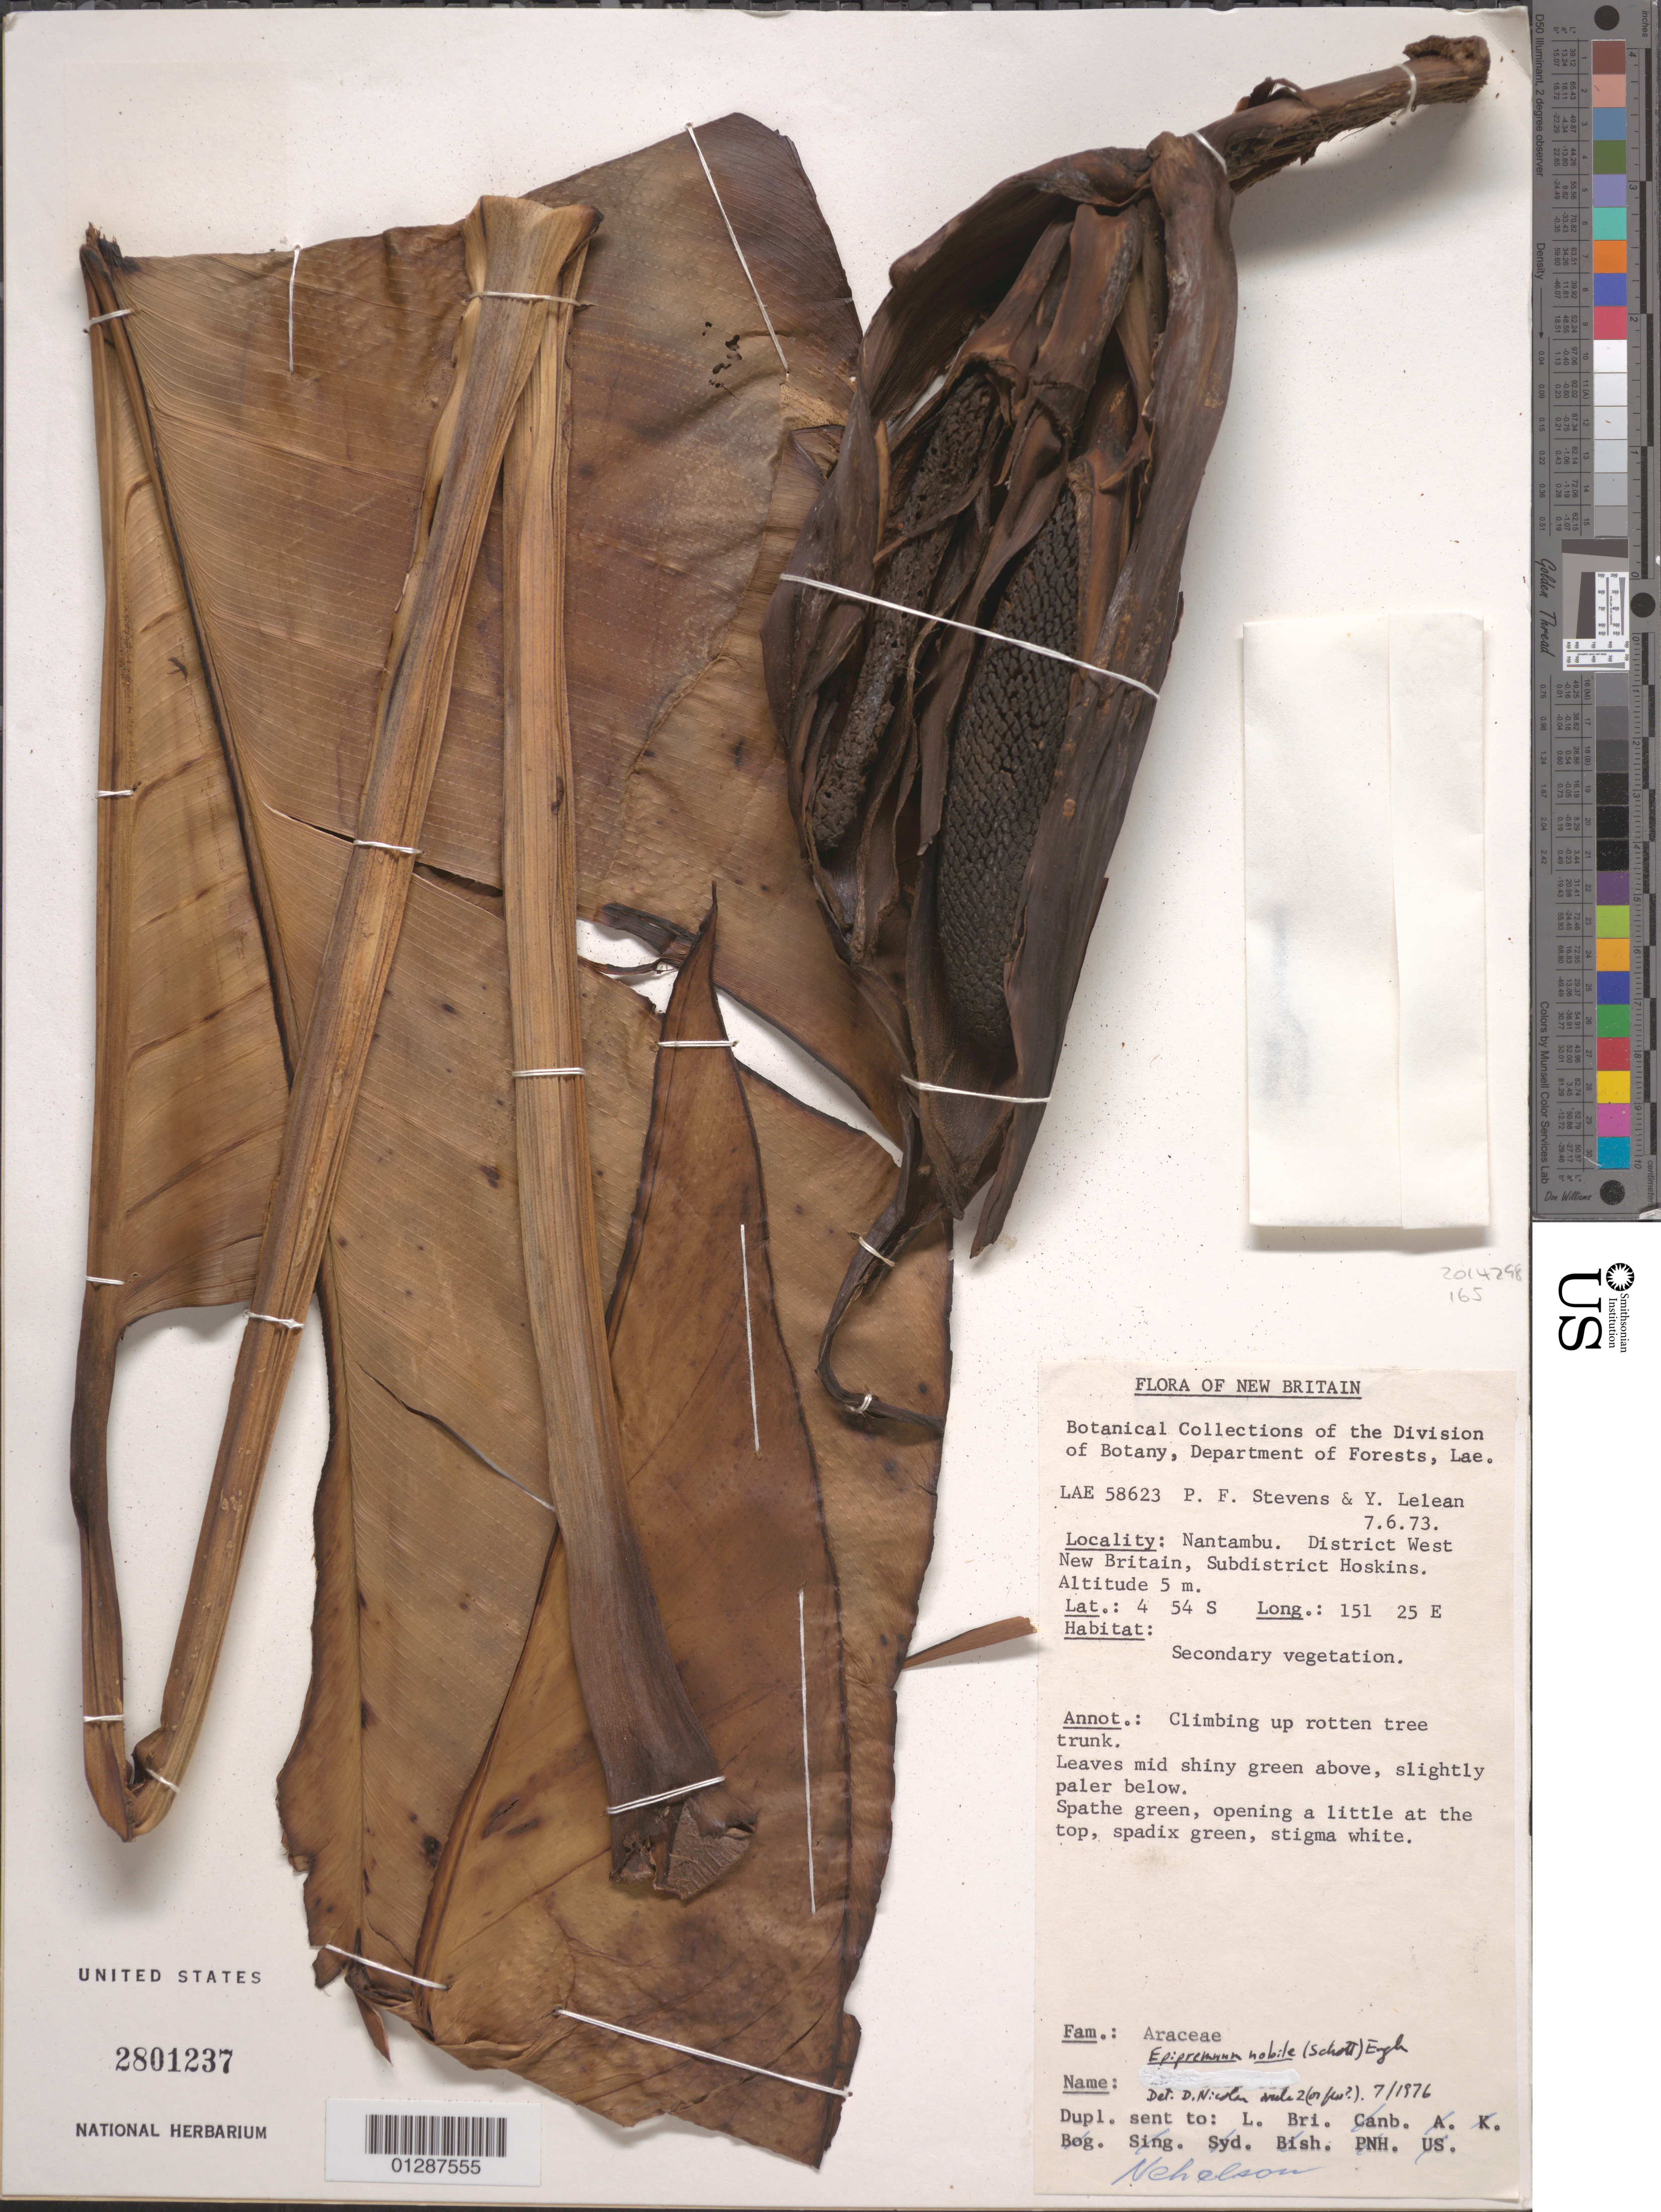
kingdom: Plantae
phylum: Tracheophyta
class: Liliopsida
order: Alismatales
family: Araceae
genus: Epipremnum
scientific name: Epipremnum nobile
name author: (Schott) Engl.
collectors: P. F. Stevens & Y. Lelean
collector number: LAE58623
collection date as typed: Transcribed d/m/y: 7/6/73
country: Papua New Guinea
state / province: West New Britain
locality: New Britain. Nantambu. District West New Britain, Subdistrict Hoskins.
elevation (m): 5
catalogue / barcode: US 2801237